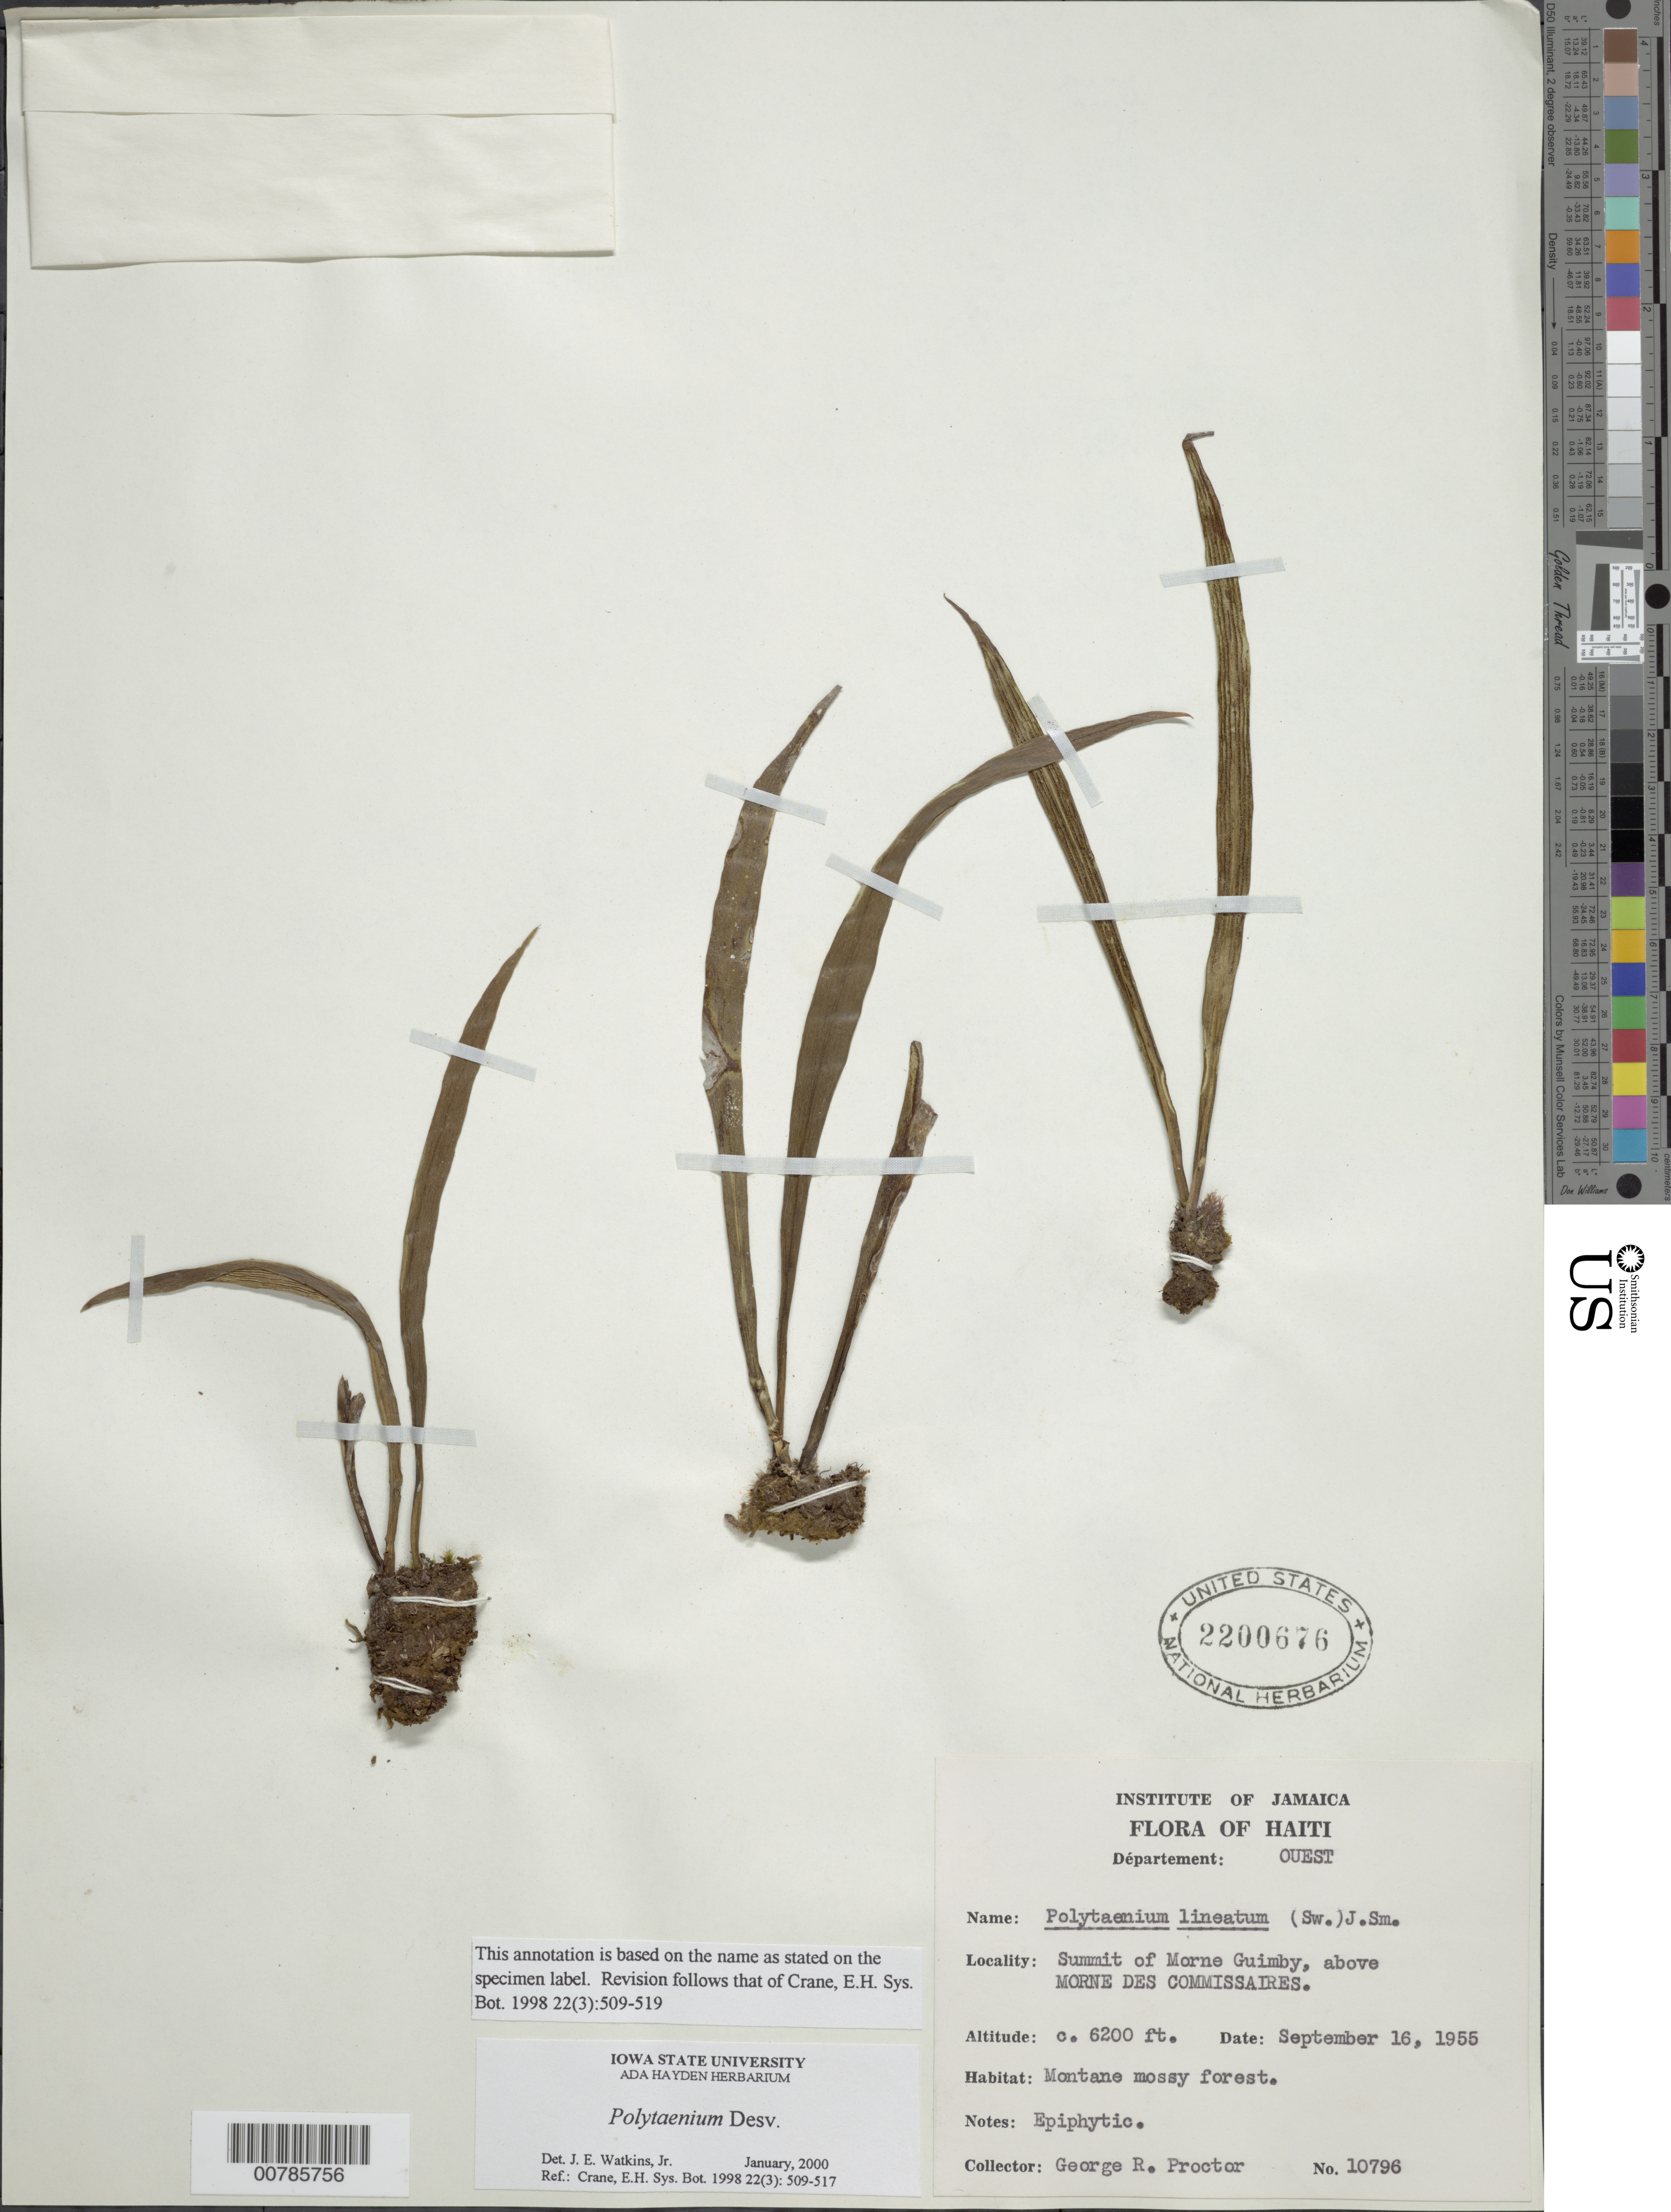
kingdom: Plantae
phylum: Tracheophyta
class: Polypodiopsida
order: Polypodiales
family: Pteridaceae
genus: Polytaenium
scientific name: Polytaenium lineatum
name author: (Sw.) J. Sm.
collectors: G. R. Proctor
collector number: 10796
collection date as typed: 16 Sep 1955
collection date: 1955-09-16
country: Haiti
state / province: Ouest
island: Hispaniola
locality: Morne Guimby, summit; above Morne des Commissaires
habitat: Montane mossy forest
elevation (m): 1890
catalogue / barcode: US 2200676